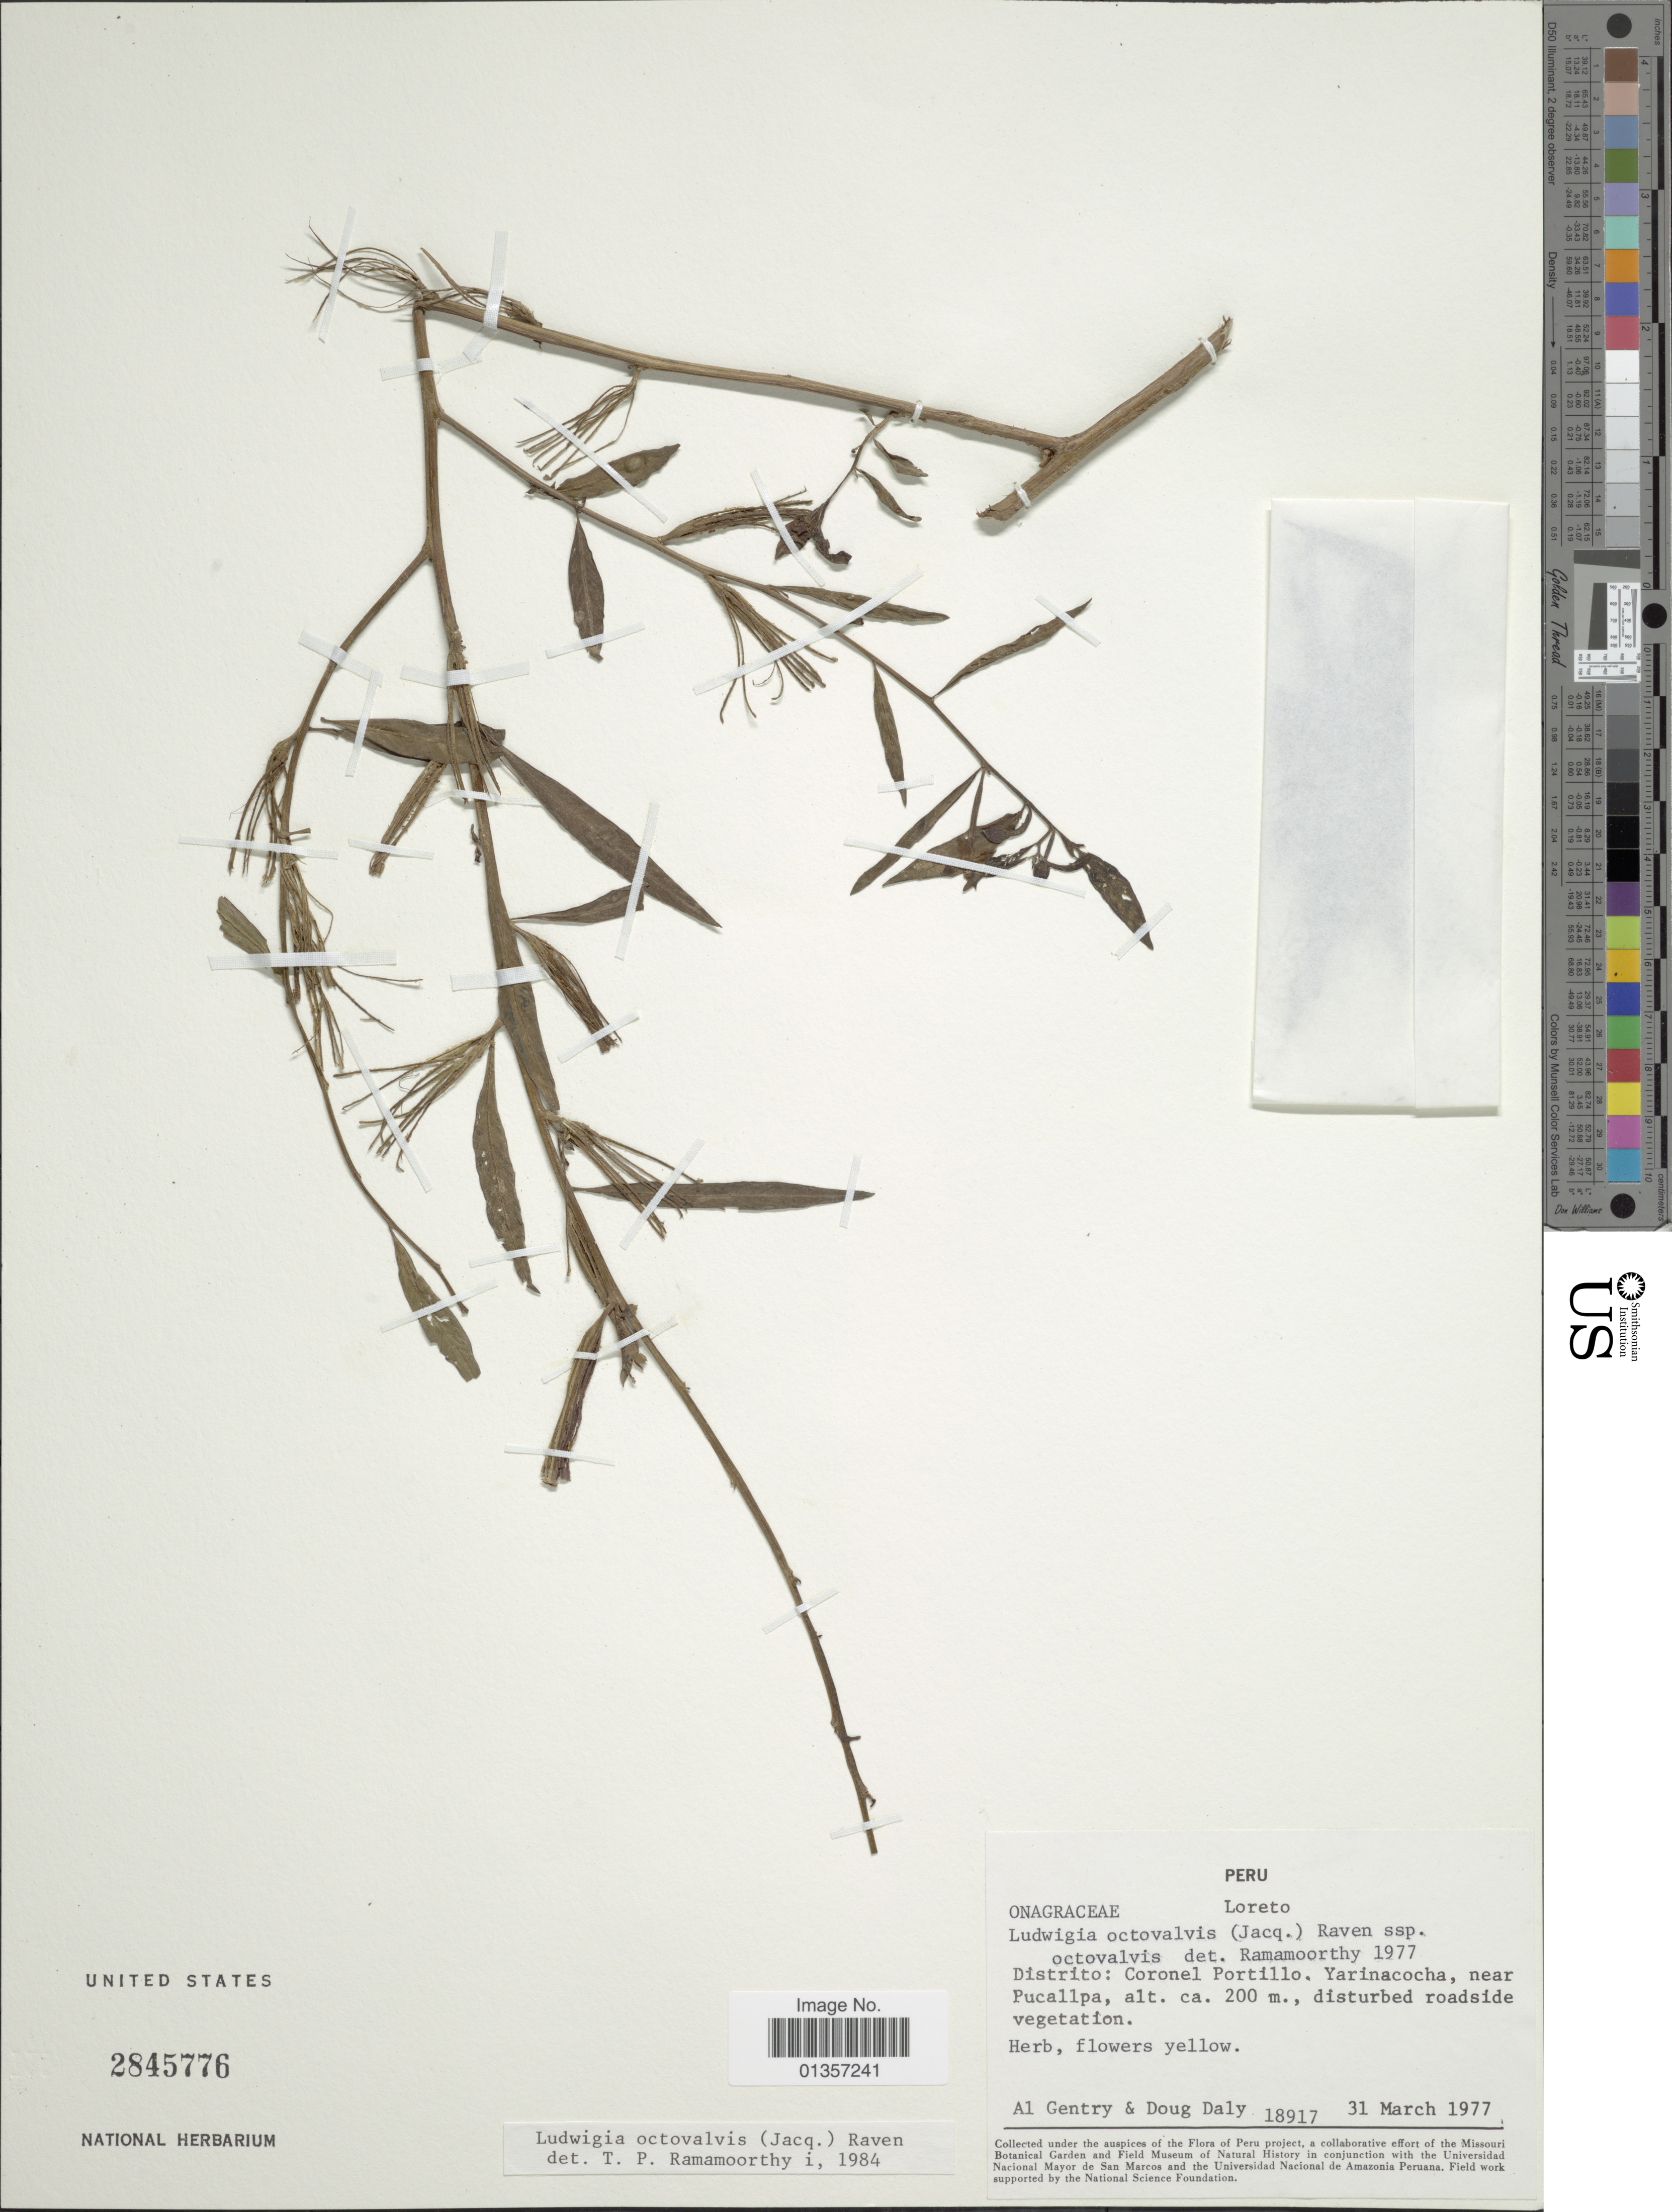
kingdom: Plantae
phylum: Tracheophyta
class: Magnoliopsida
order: Myrtales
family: Onagraceae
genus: Ludwigia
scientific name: Ludwigia octovalvis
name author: (Jacq.) P.H. Raven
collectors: A. H. Gentry & D. C. Daly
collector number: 18917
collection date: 1977-03-31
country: Peru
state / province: Loreto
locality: Distrito: Coronel Portillo. Yarinacocha, near Pucallpa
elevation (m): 200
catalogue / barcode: US 2845776